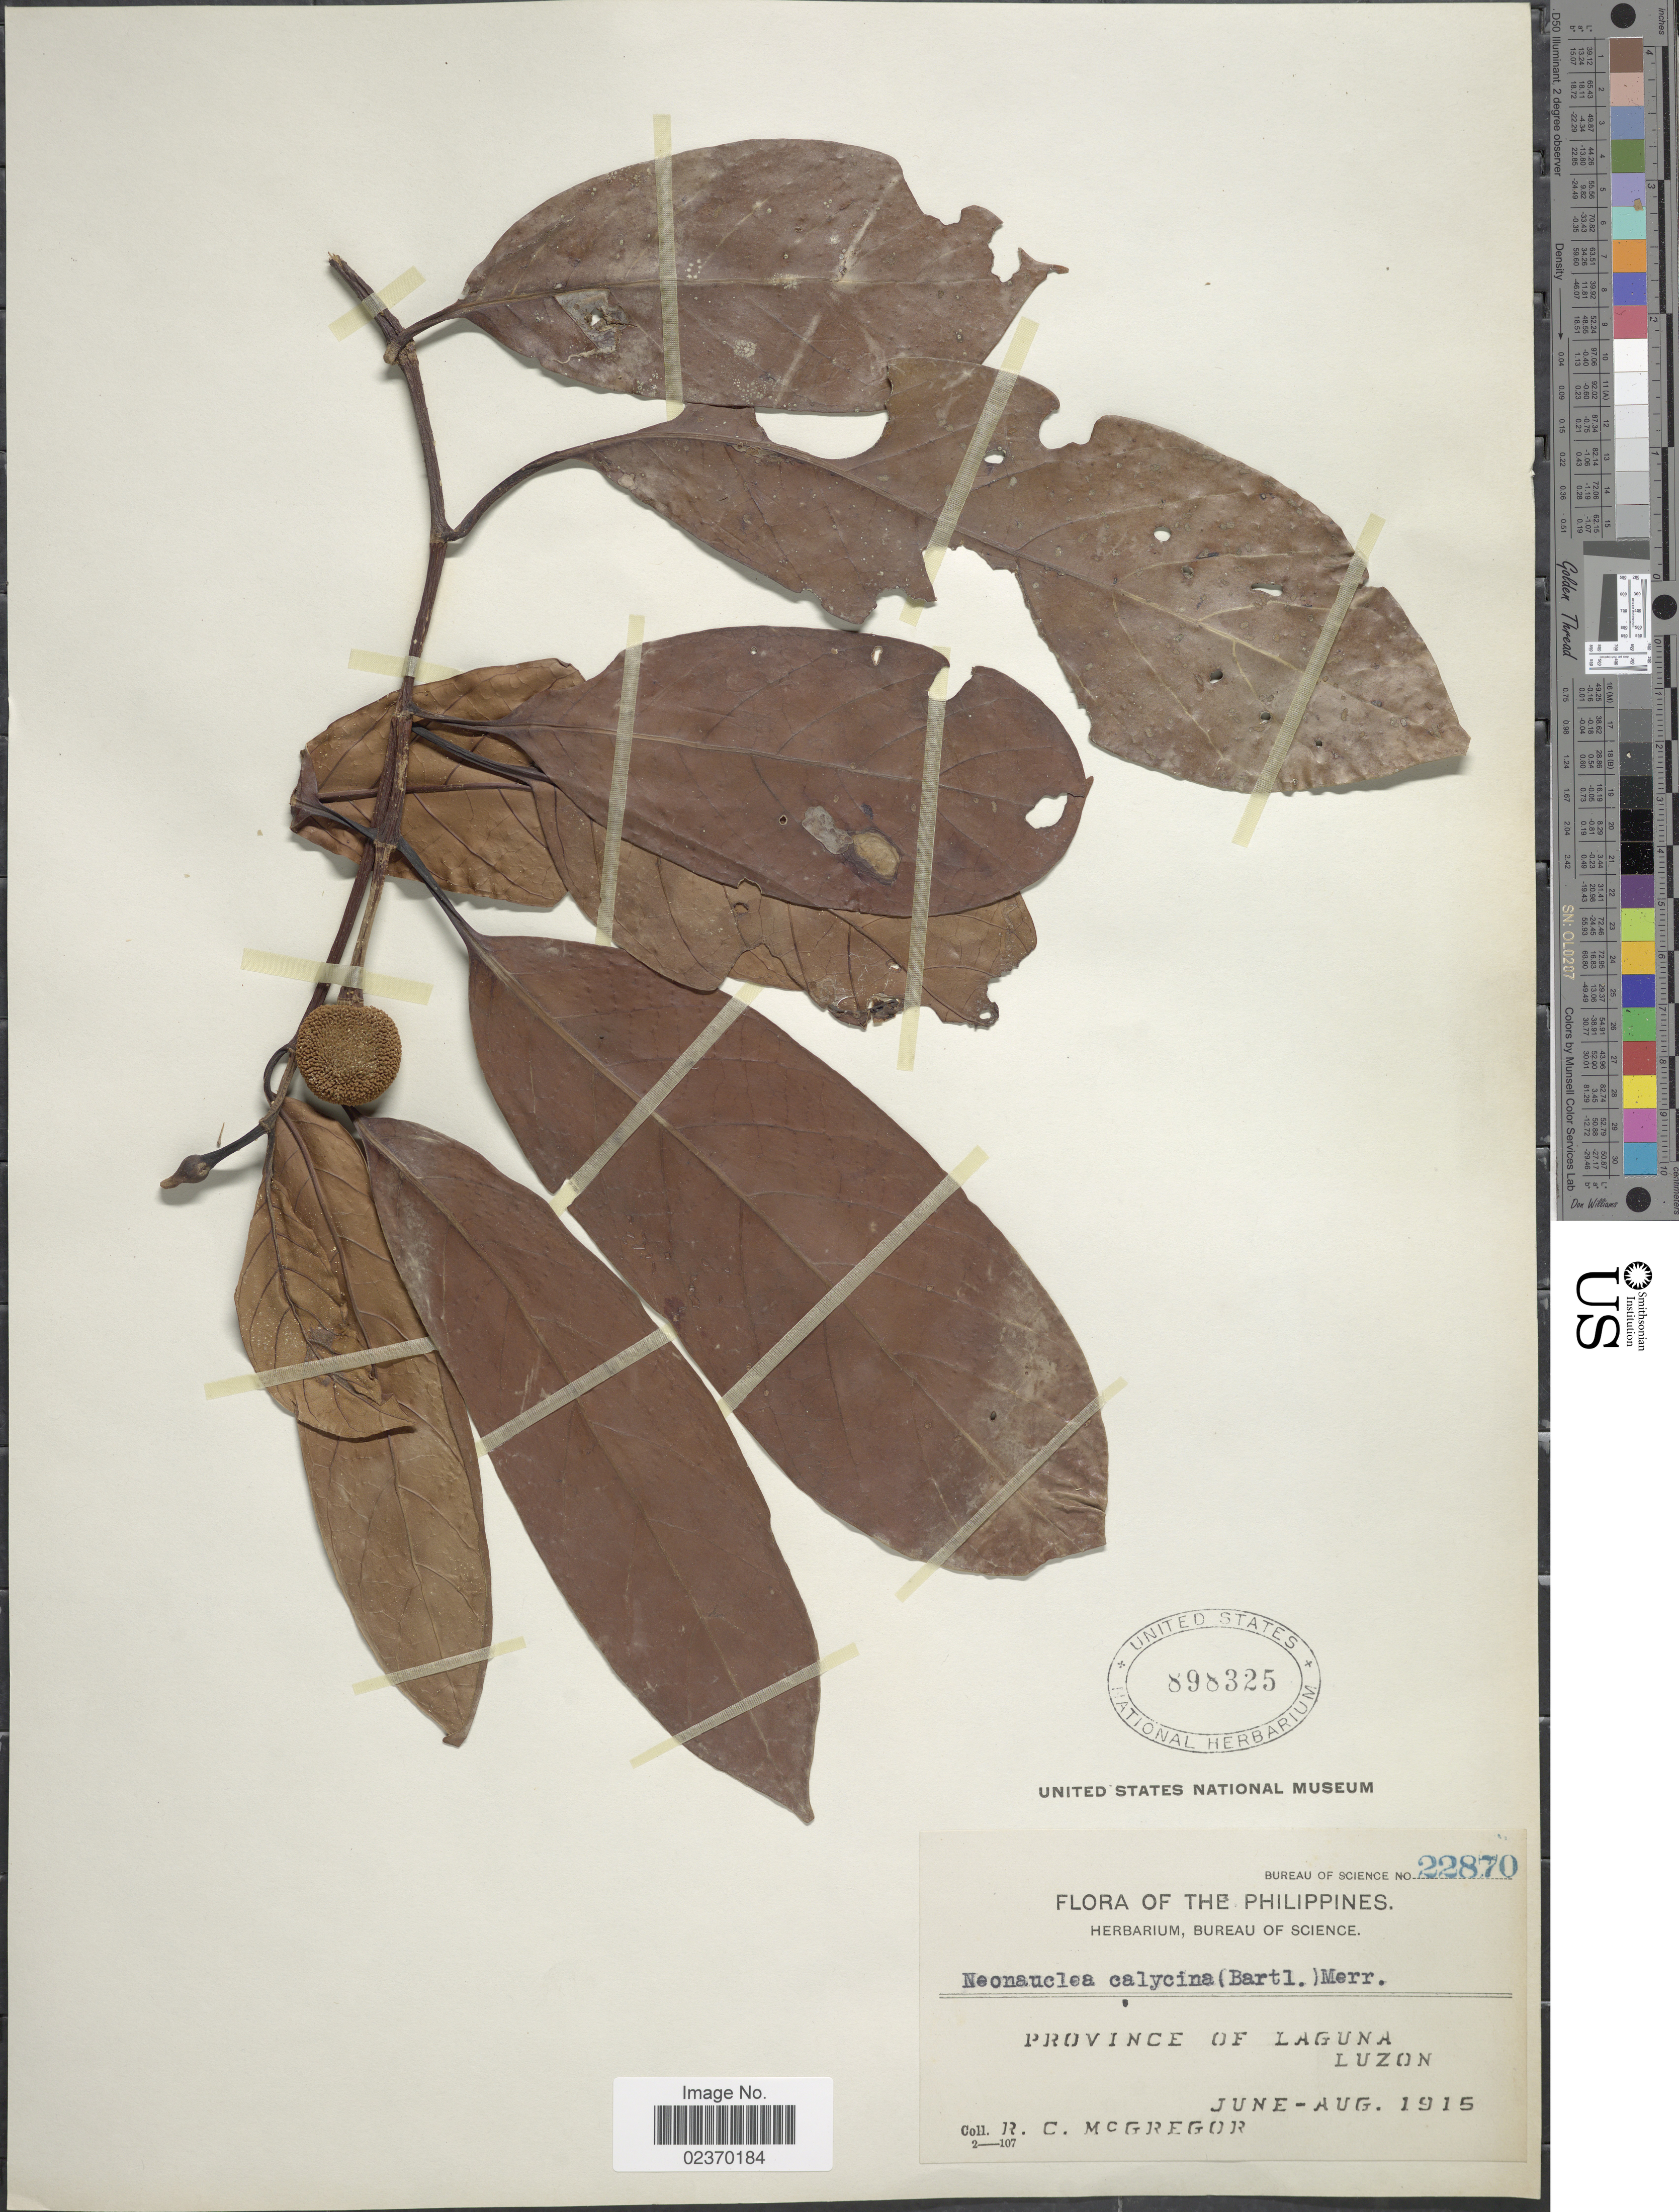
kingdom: Plantae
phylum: Tracheophyta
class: Magnoliopsida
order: Gentianales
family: Rubiaceae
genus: Neonauclea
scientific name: Neonauclea calycina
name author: (Bartl. ex DC.) Merr.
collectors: R. C. McGregor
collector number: Bureau of Science 22870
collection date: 1915-06/1915-08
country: Philippines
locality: Province of Laguna, Luzon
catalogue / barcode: US 898325